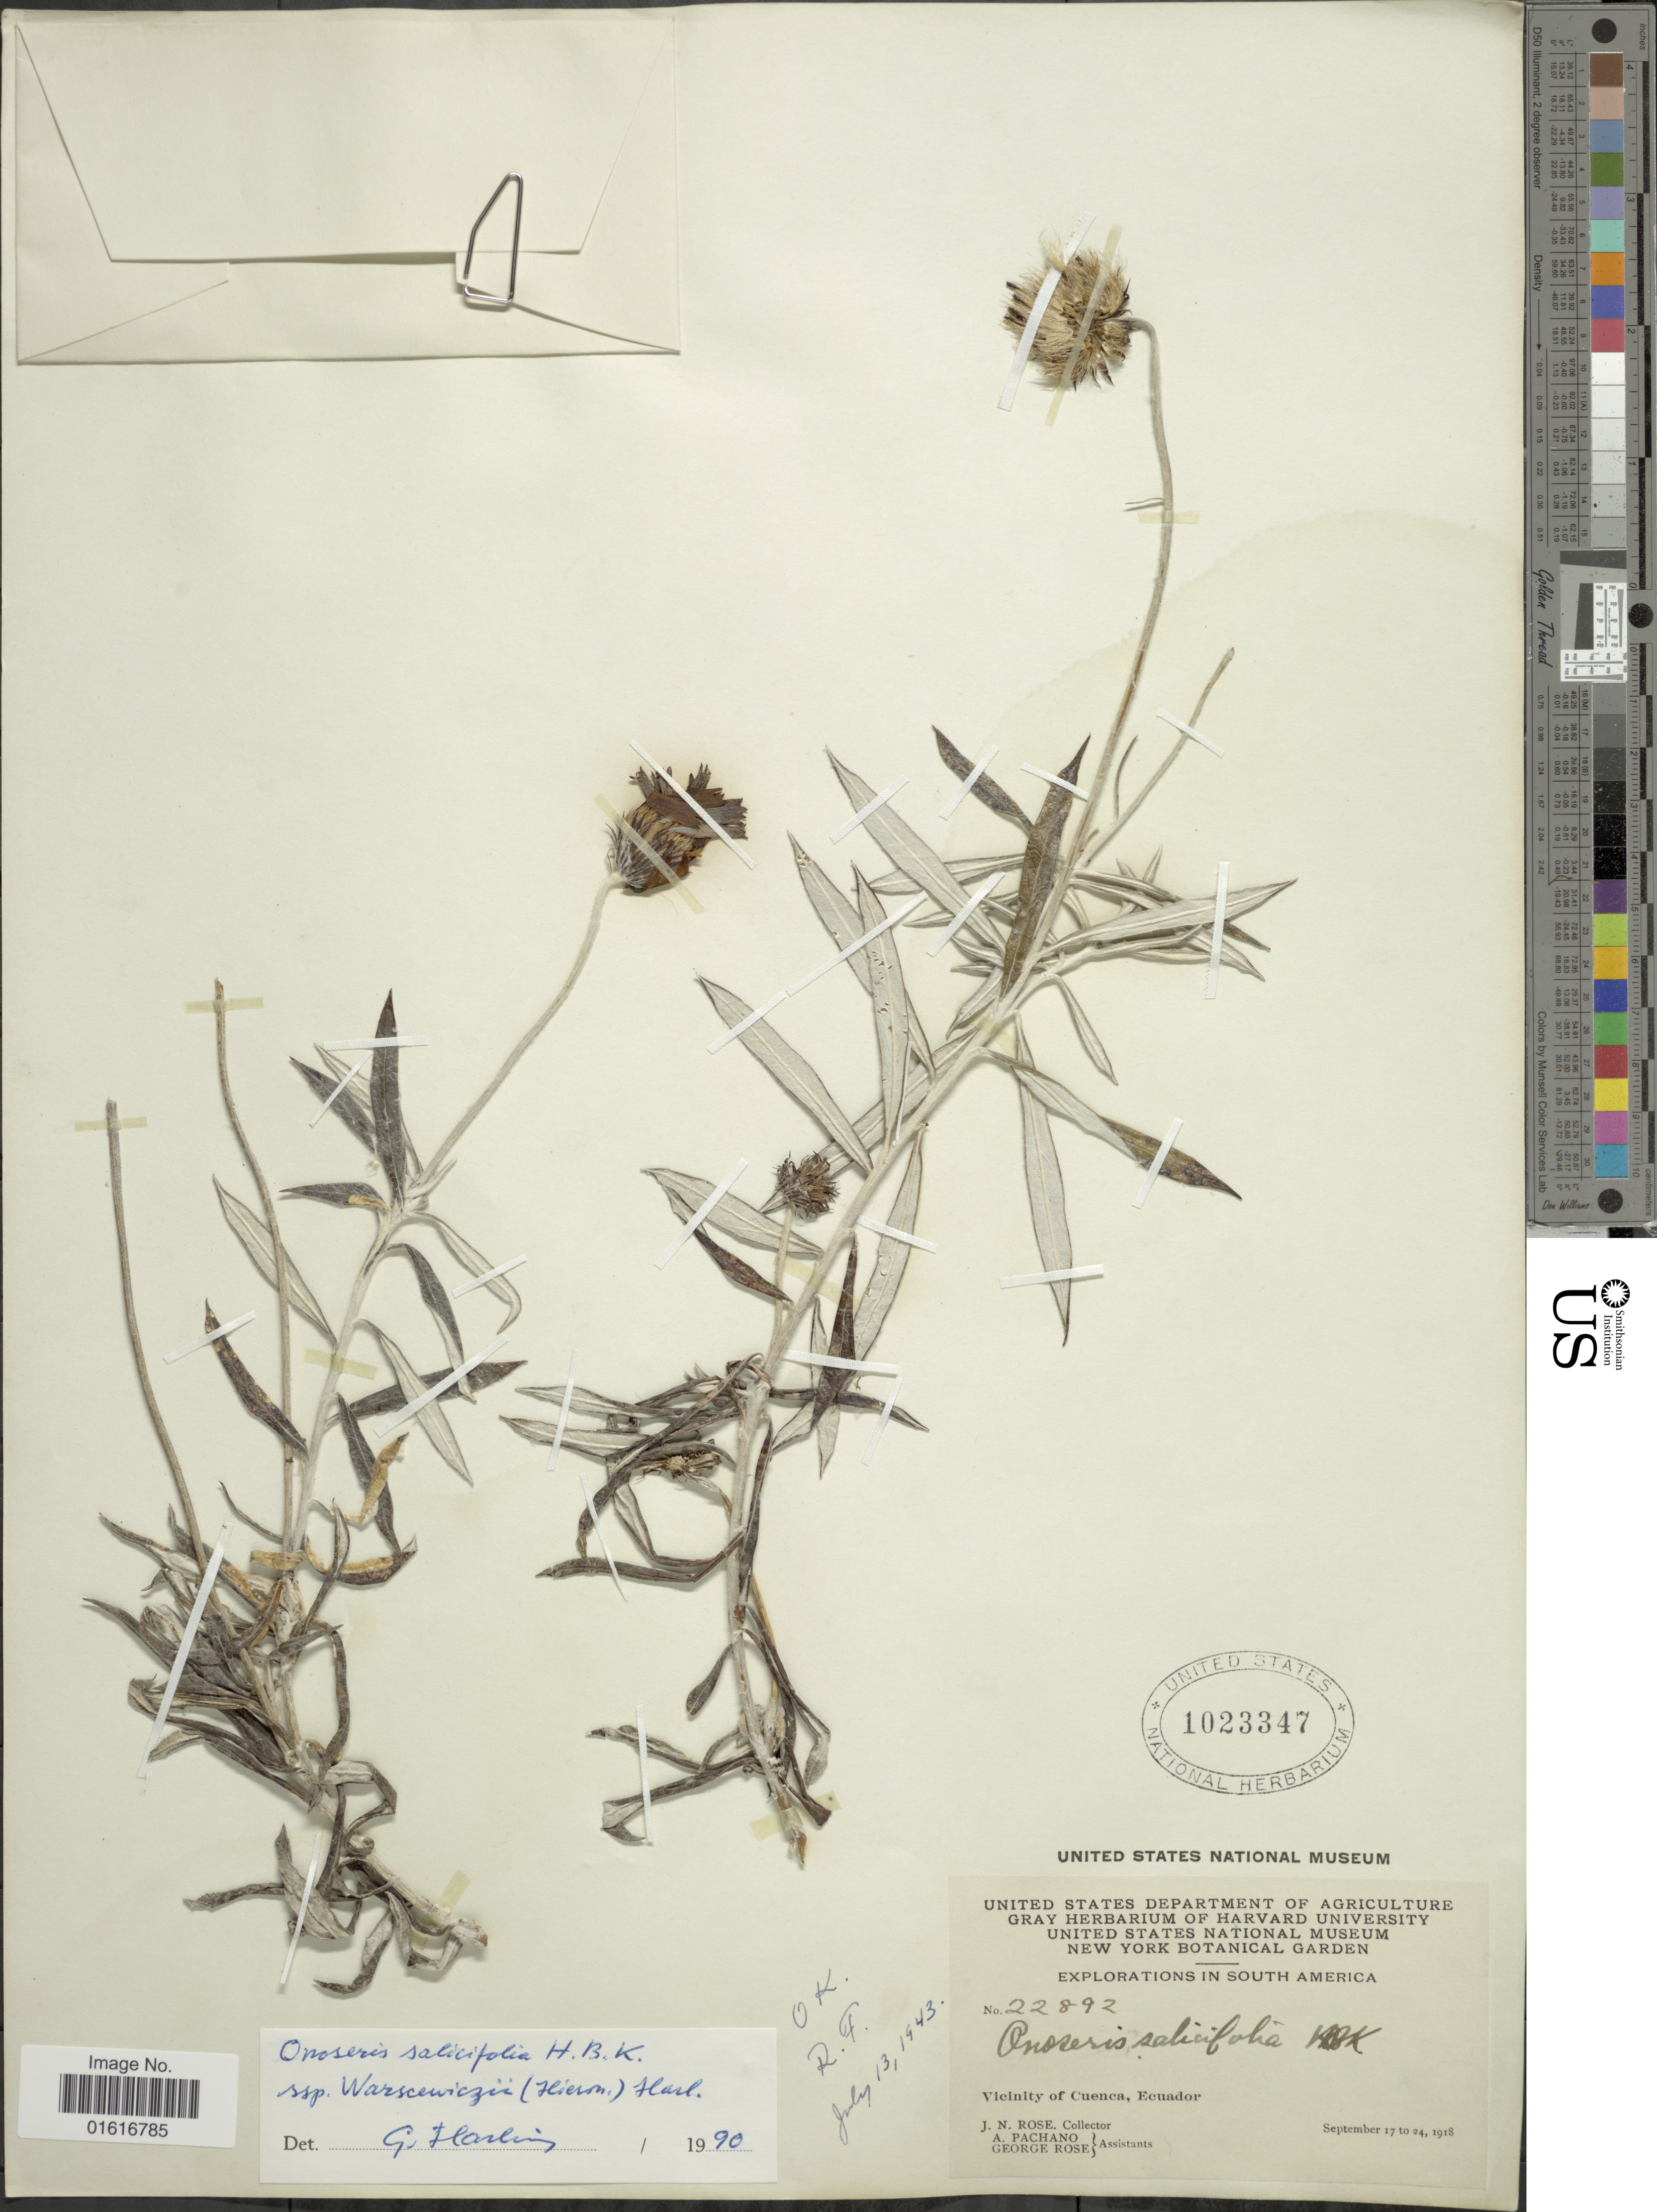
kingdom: Plantae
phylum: Tracheophyta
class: Magnoliopsida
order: Asterales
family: Asteraceae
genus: Onoseris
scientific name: Onoseris salicifolia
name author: Kunth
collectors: J. N. Rose, A. Pachano & G. Rose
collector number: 22892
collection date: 1918-09-17/1918-09-24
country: Ecuador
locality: Vicinity of Cuenca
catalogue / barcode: US 1023347